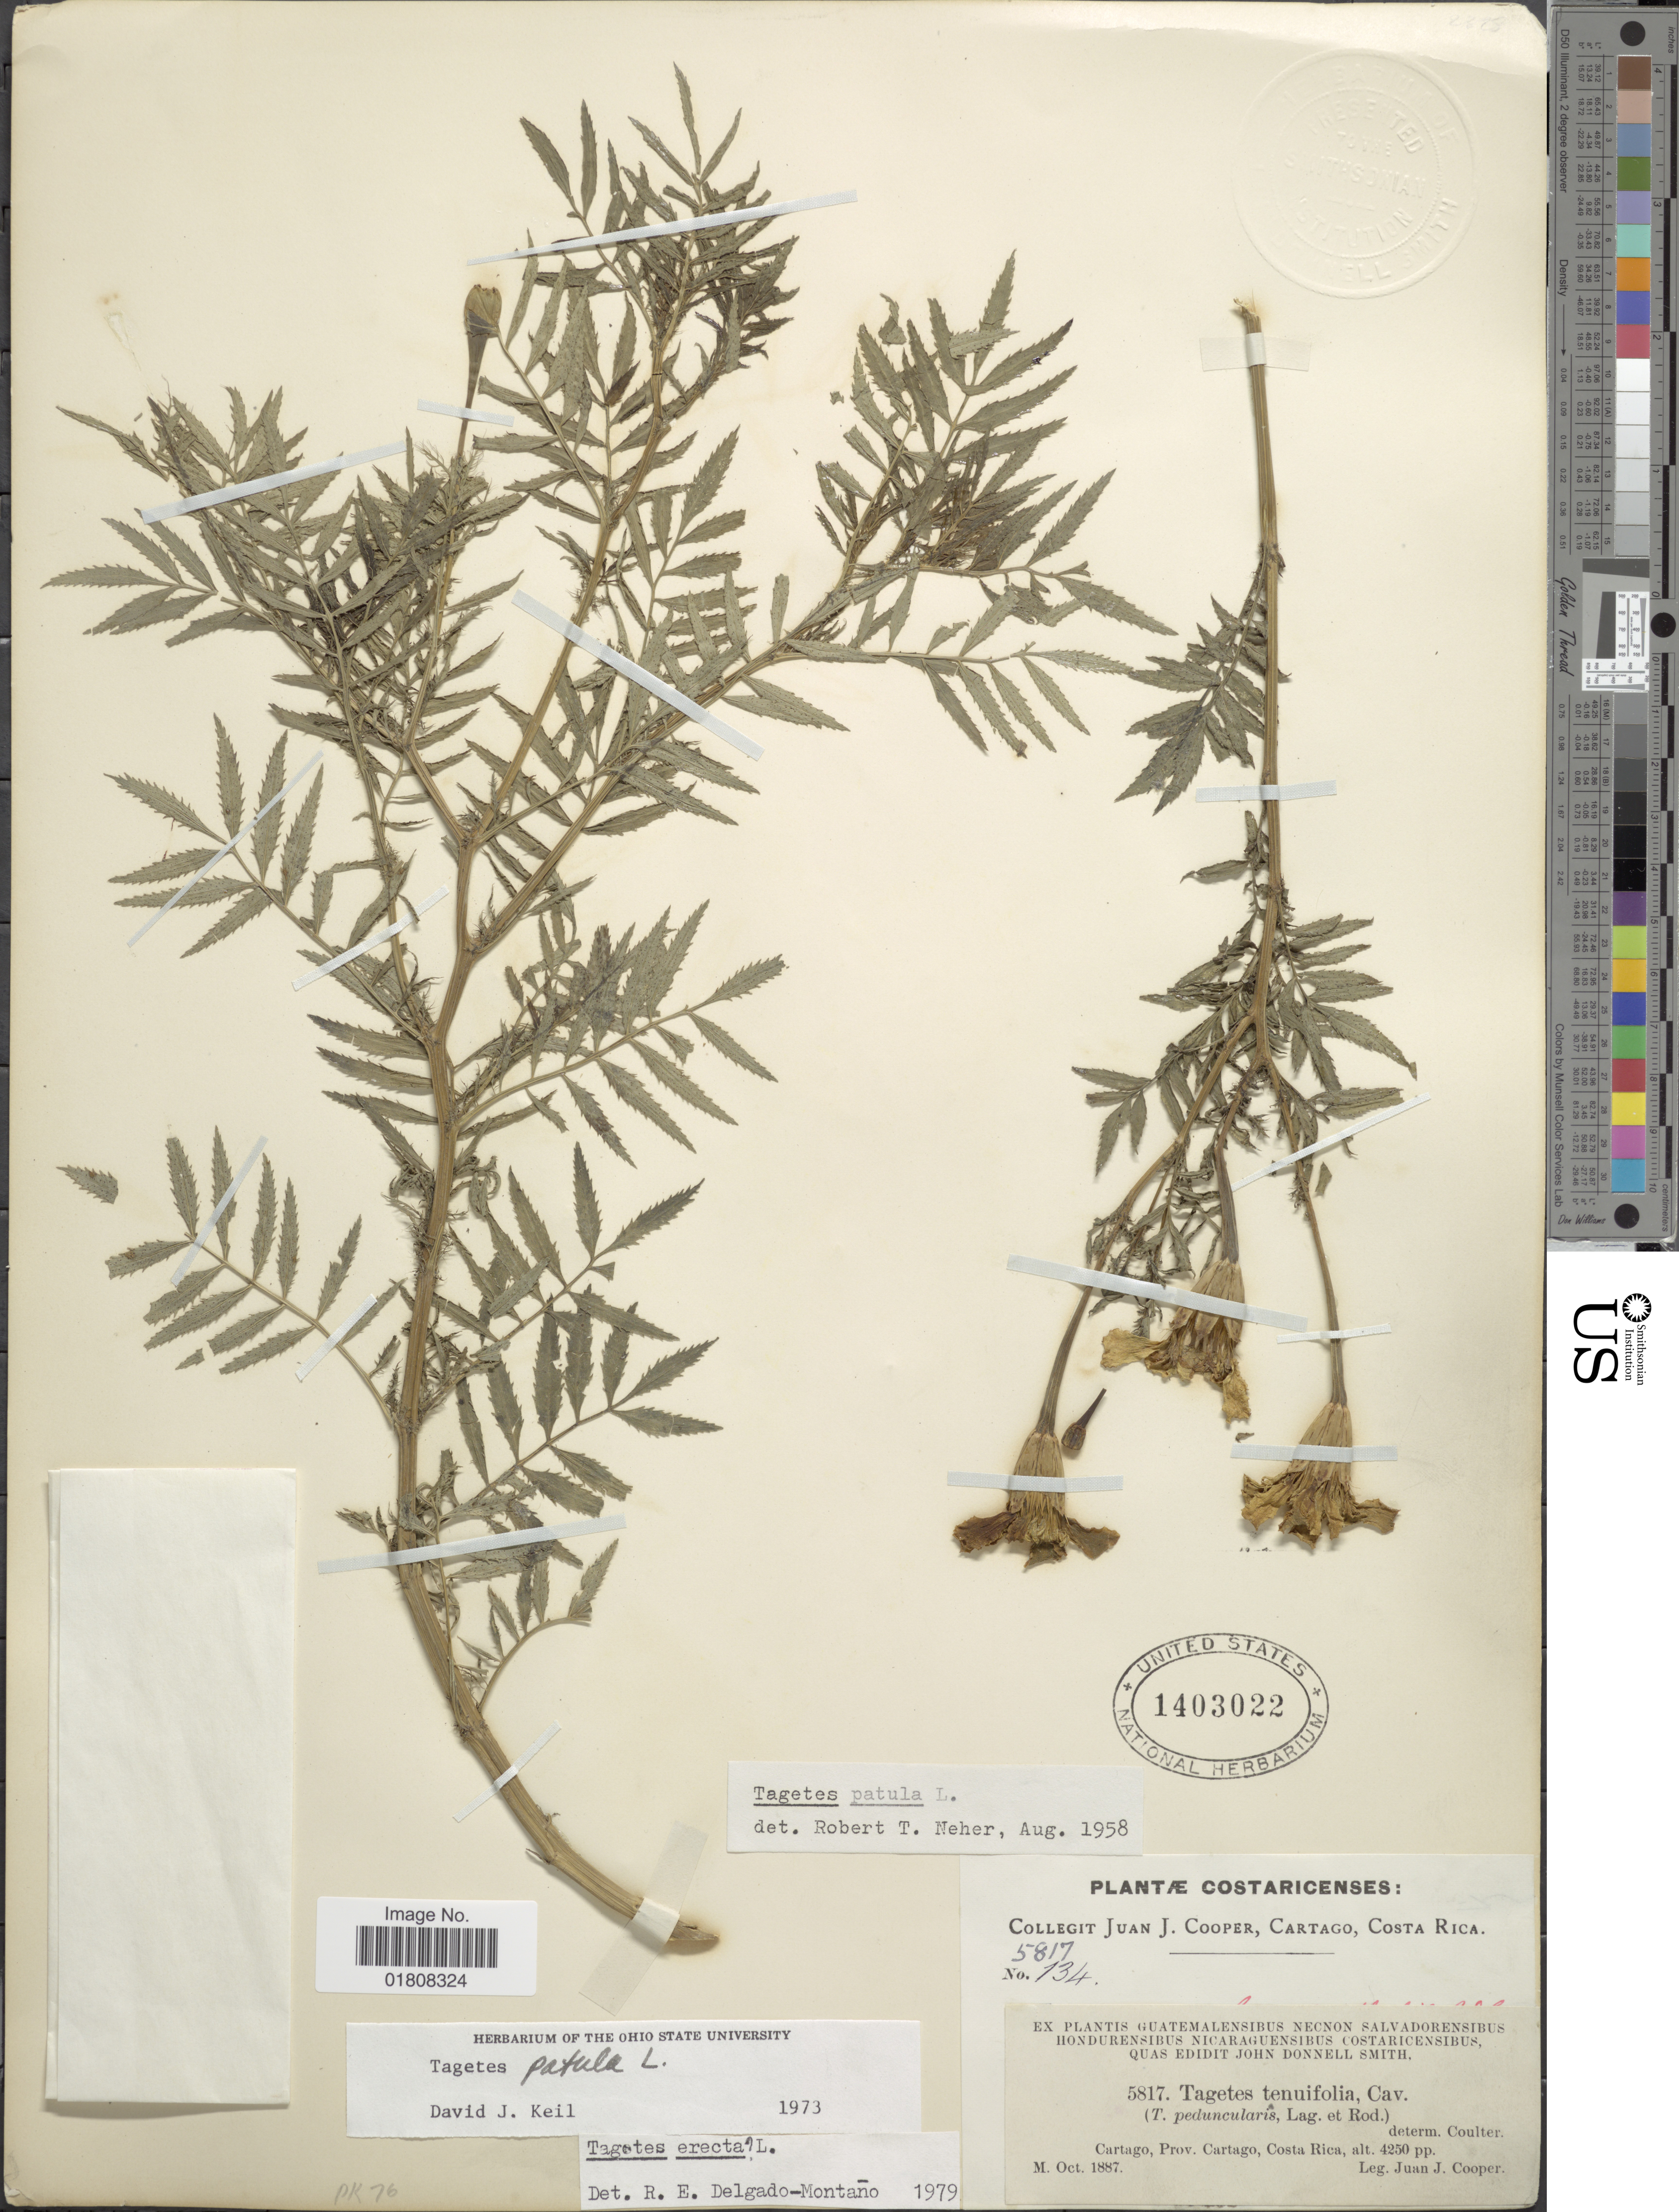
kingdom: Plantae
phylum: Tracheophyta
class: Magnoliopsida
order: Asterales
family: Asteraceae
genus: Tagetes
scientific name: Tagetes patula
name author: L.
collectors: J. J. Cooper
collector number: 5817/134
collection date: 1887-10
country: Costa Rica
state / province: Cartago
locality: Prov. Cartago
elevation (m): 1295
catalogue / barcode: US 1403022